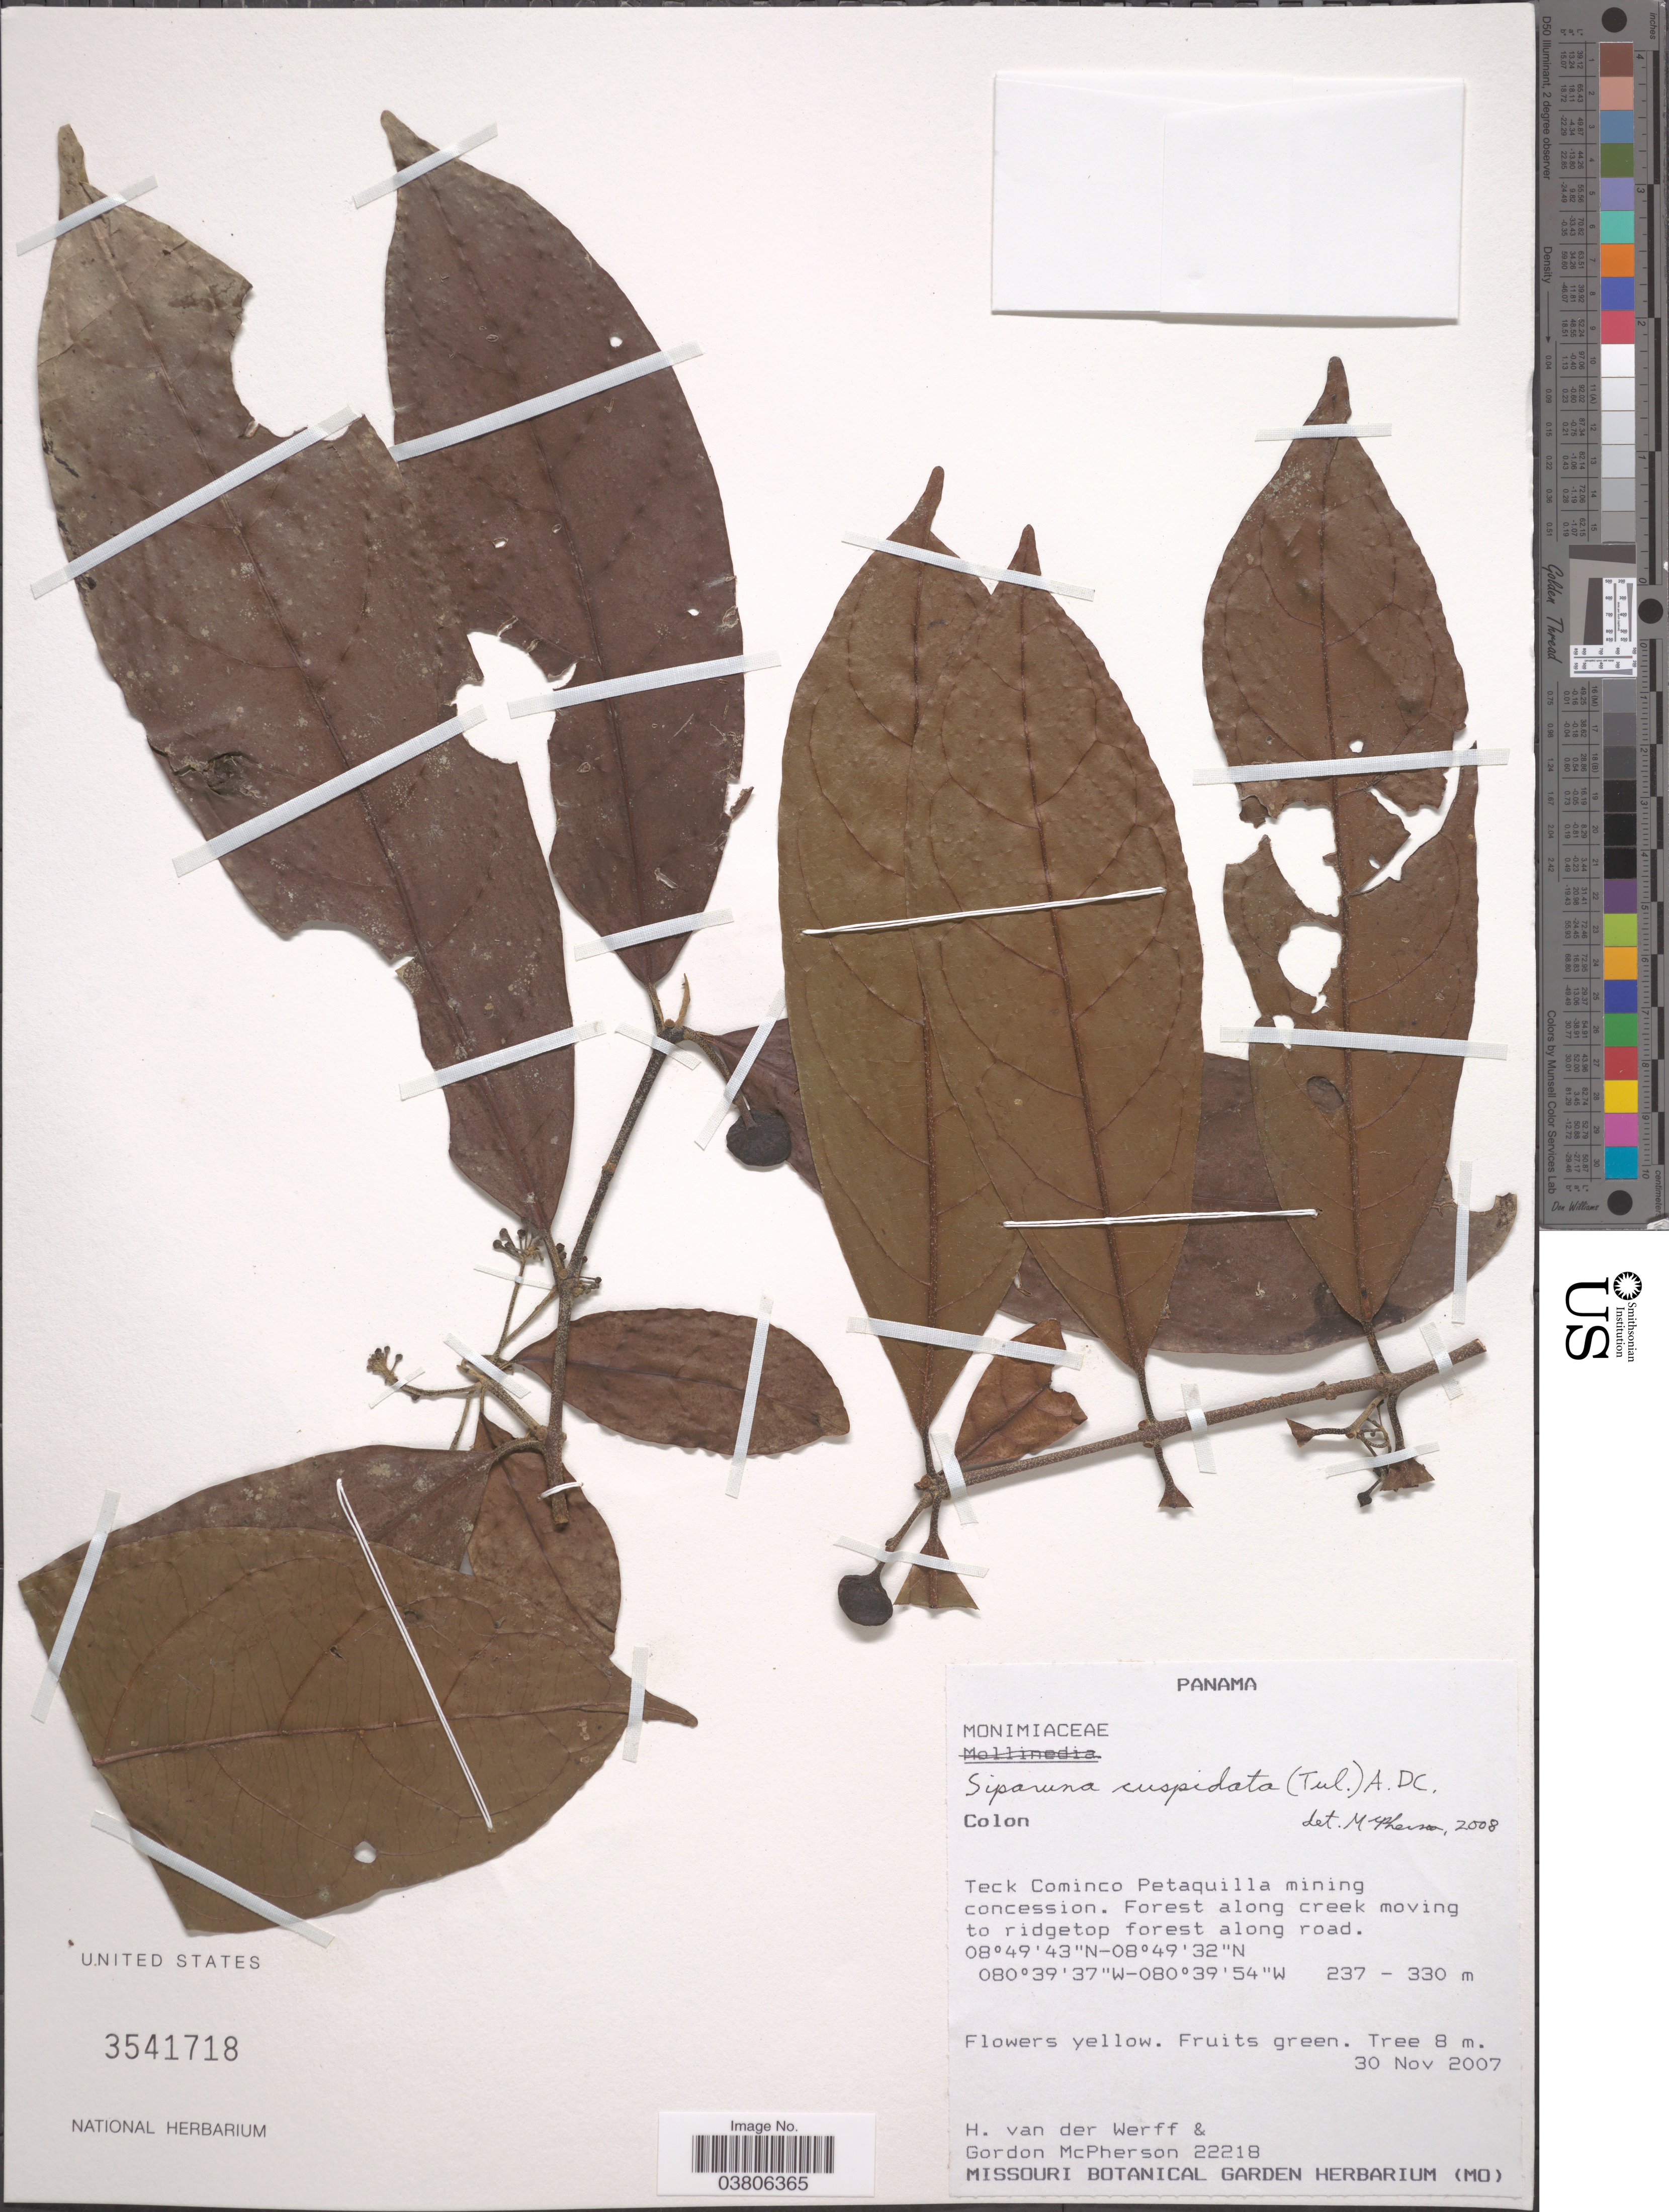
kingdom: Plantae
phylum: Tracheophyta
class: Magnoliopsida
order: Laurales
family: Siparunaceae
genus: Siparuna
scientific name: Siparuna cuspidata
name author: (Tul.) A. DC.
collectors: H. van der Werff & G. McPherson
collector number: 22218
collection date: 2007-11-30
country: Panama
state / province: Colón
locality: Teck Cominco Petaquilla mining concession.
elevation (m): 237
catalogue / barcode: US 3541718